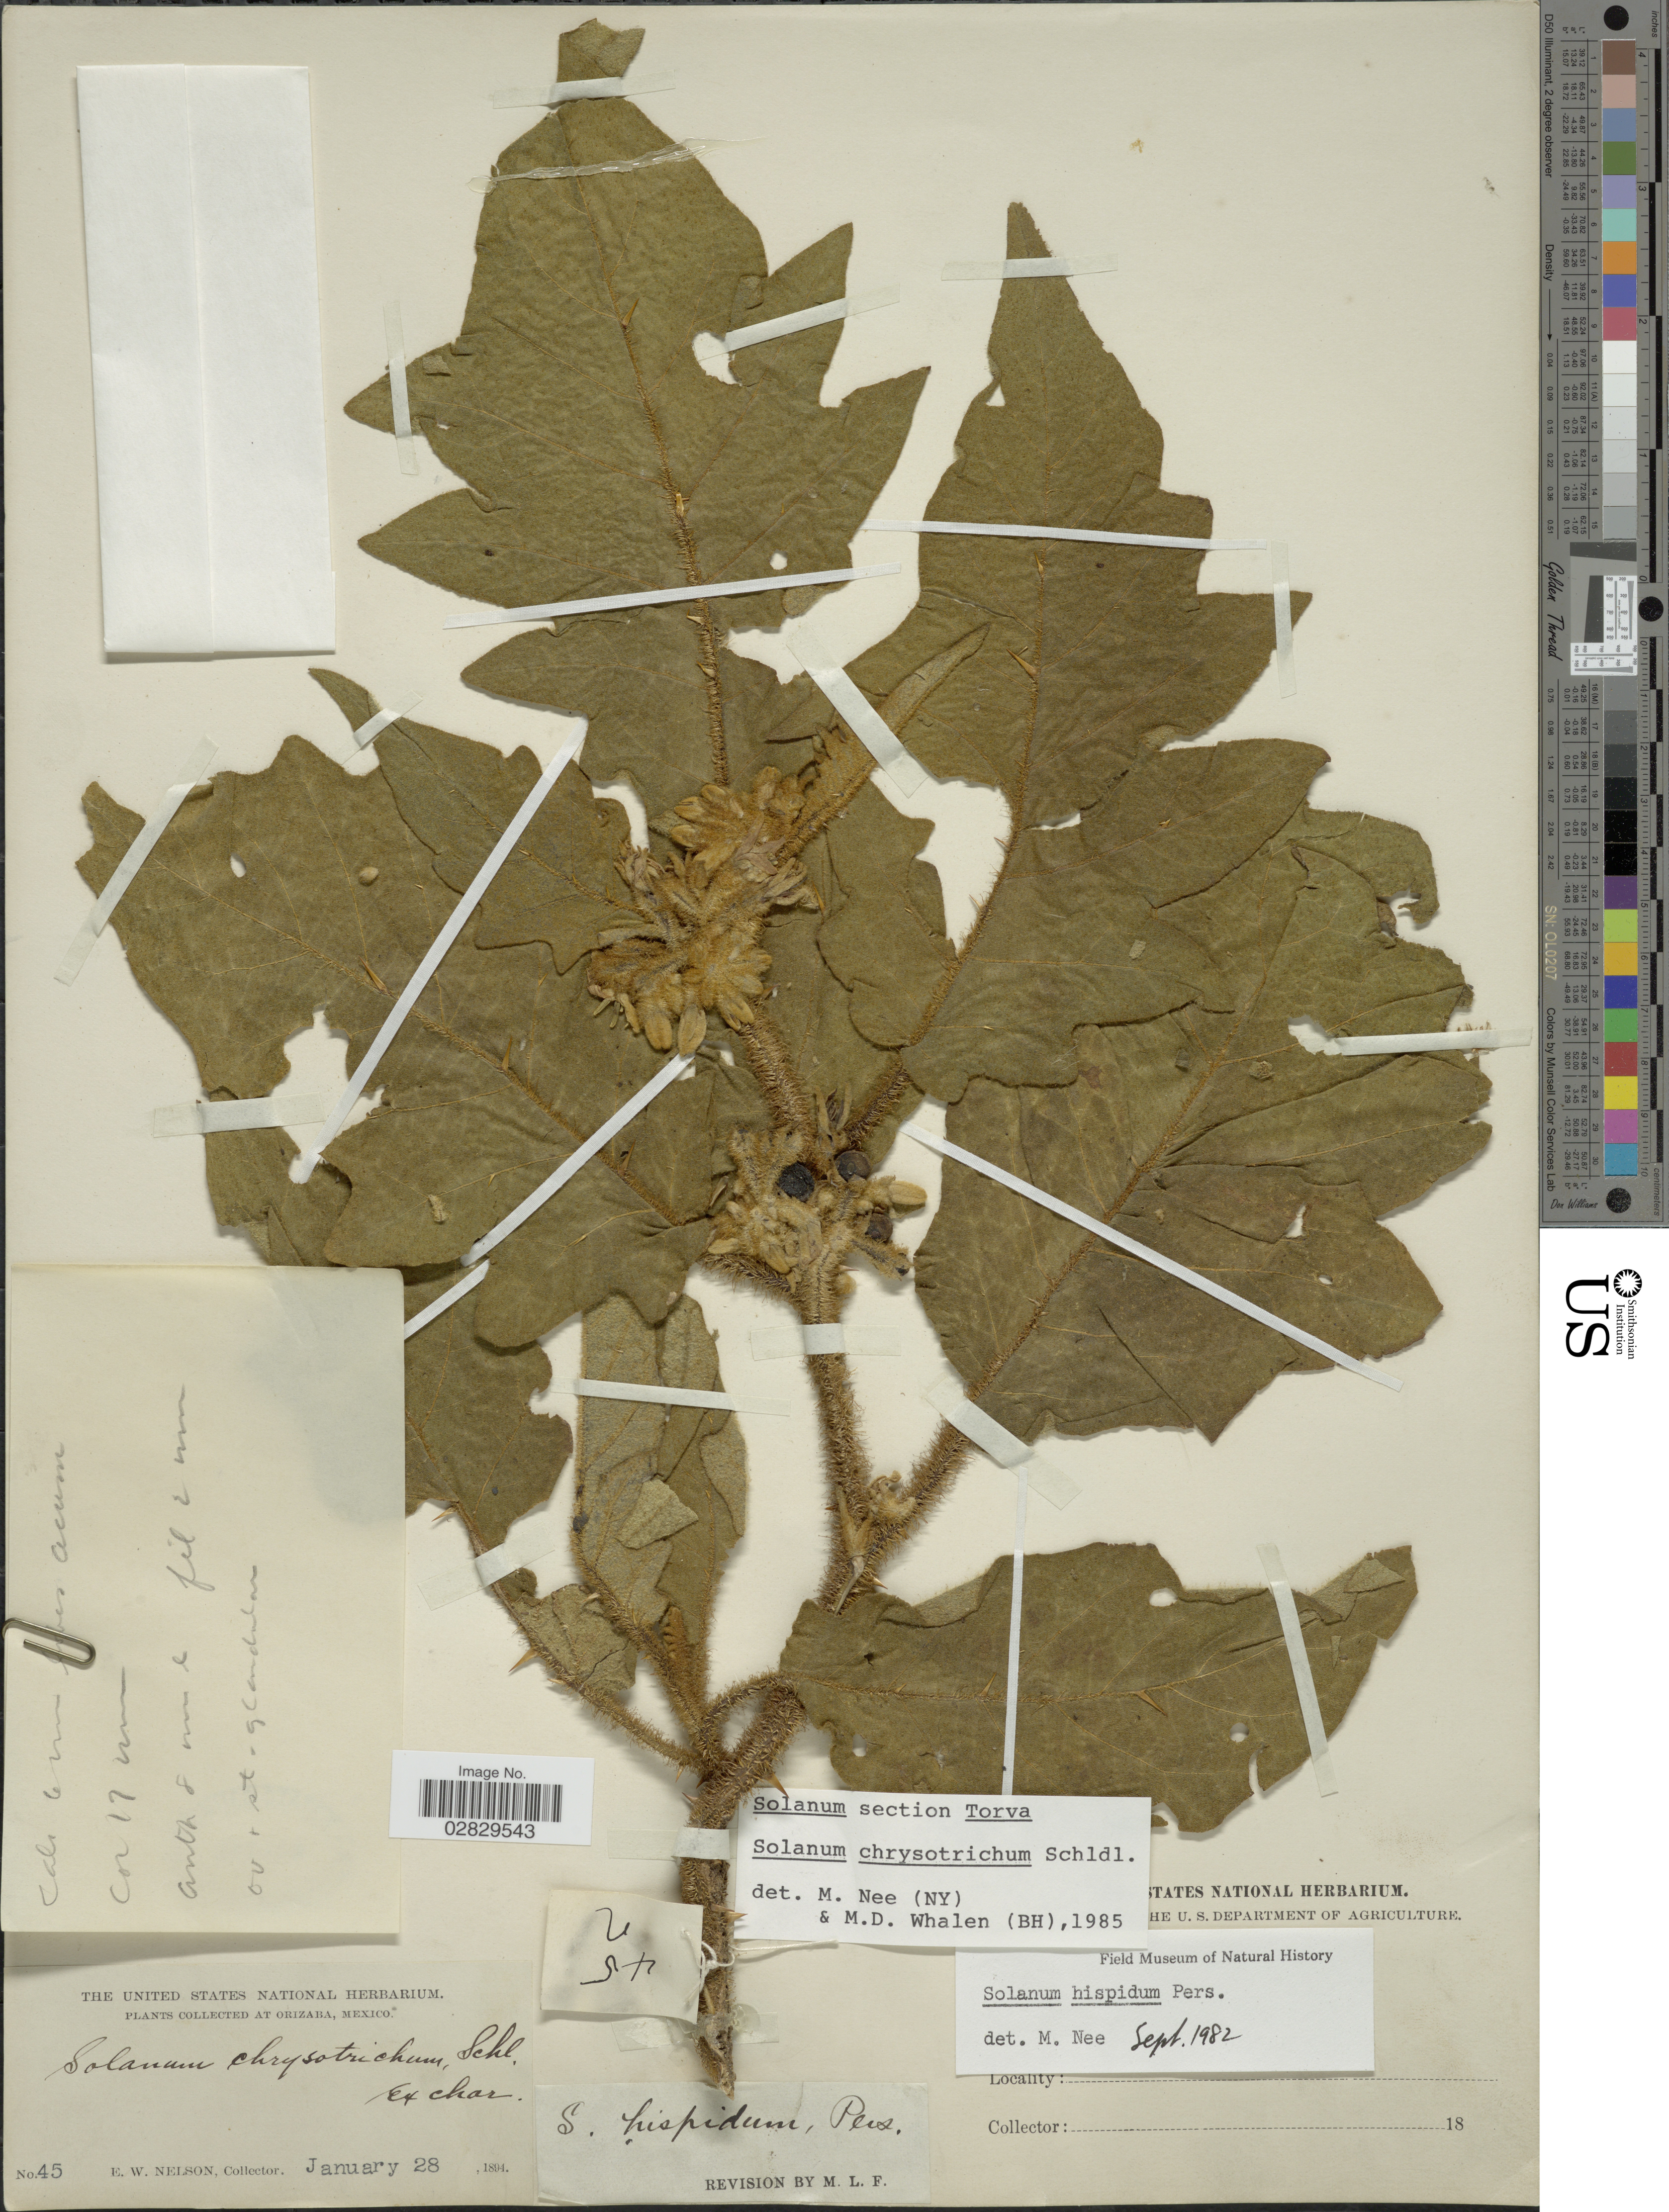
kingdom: Plantae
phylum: Tracheophyta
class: Magnoliopsida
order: Solanales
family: Solanaceae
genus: Solanum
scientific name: Solanum chrysotrichum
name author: Schltdl.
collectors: E. W. Nelson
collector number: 45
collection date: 1894-01-28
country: Mexico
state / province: Veracruz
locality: At Orizaba.